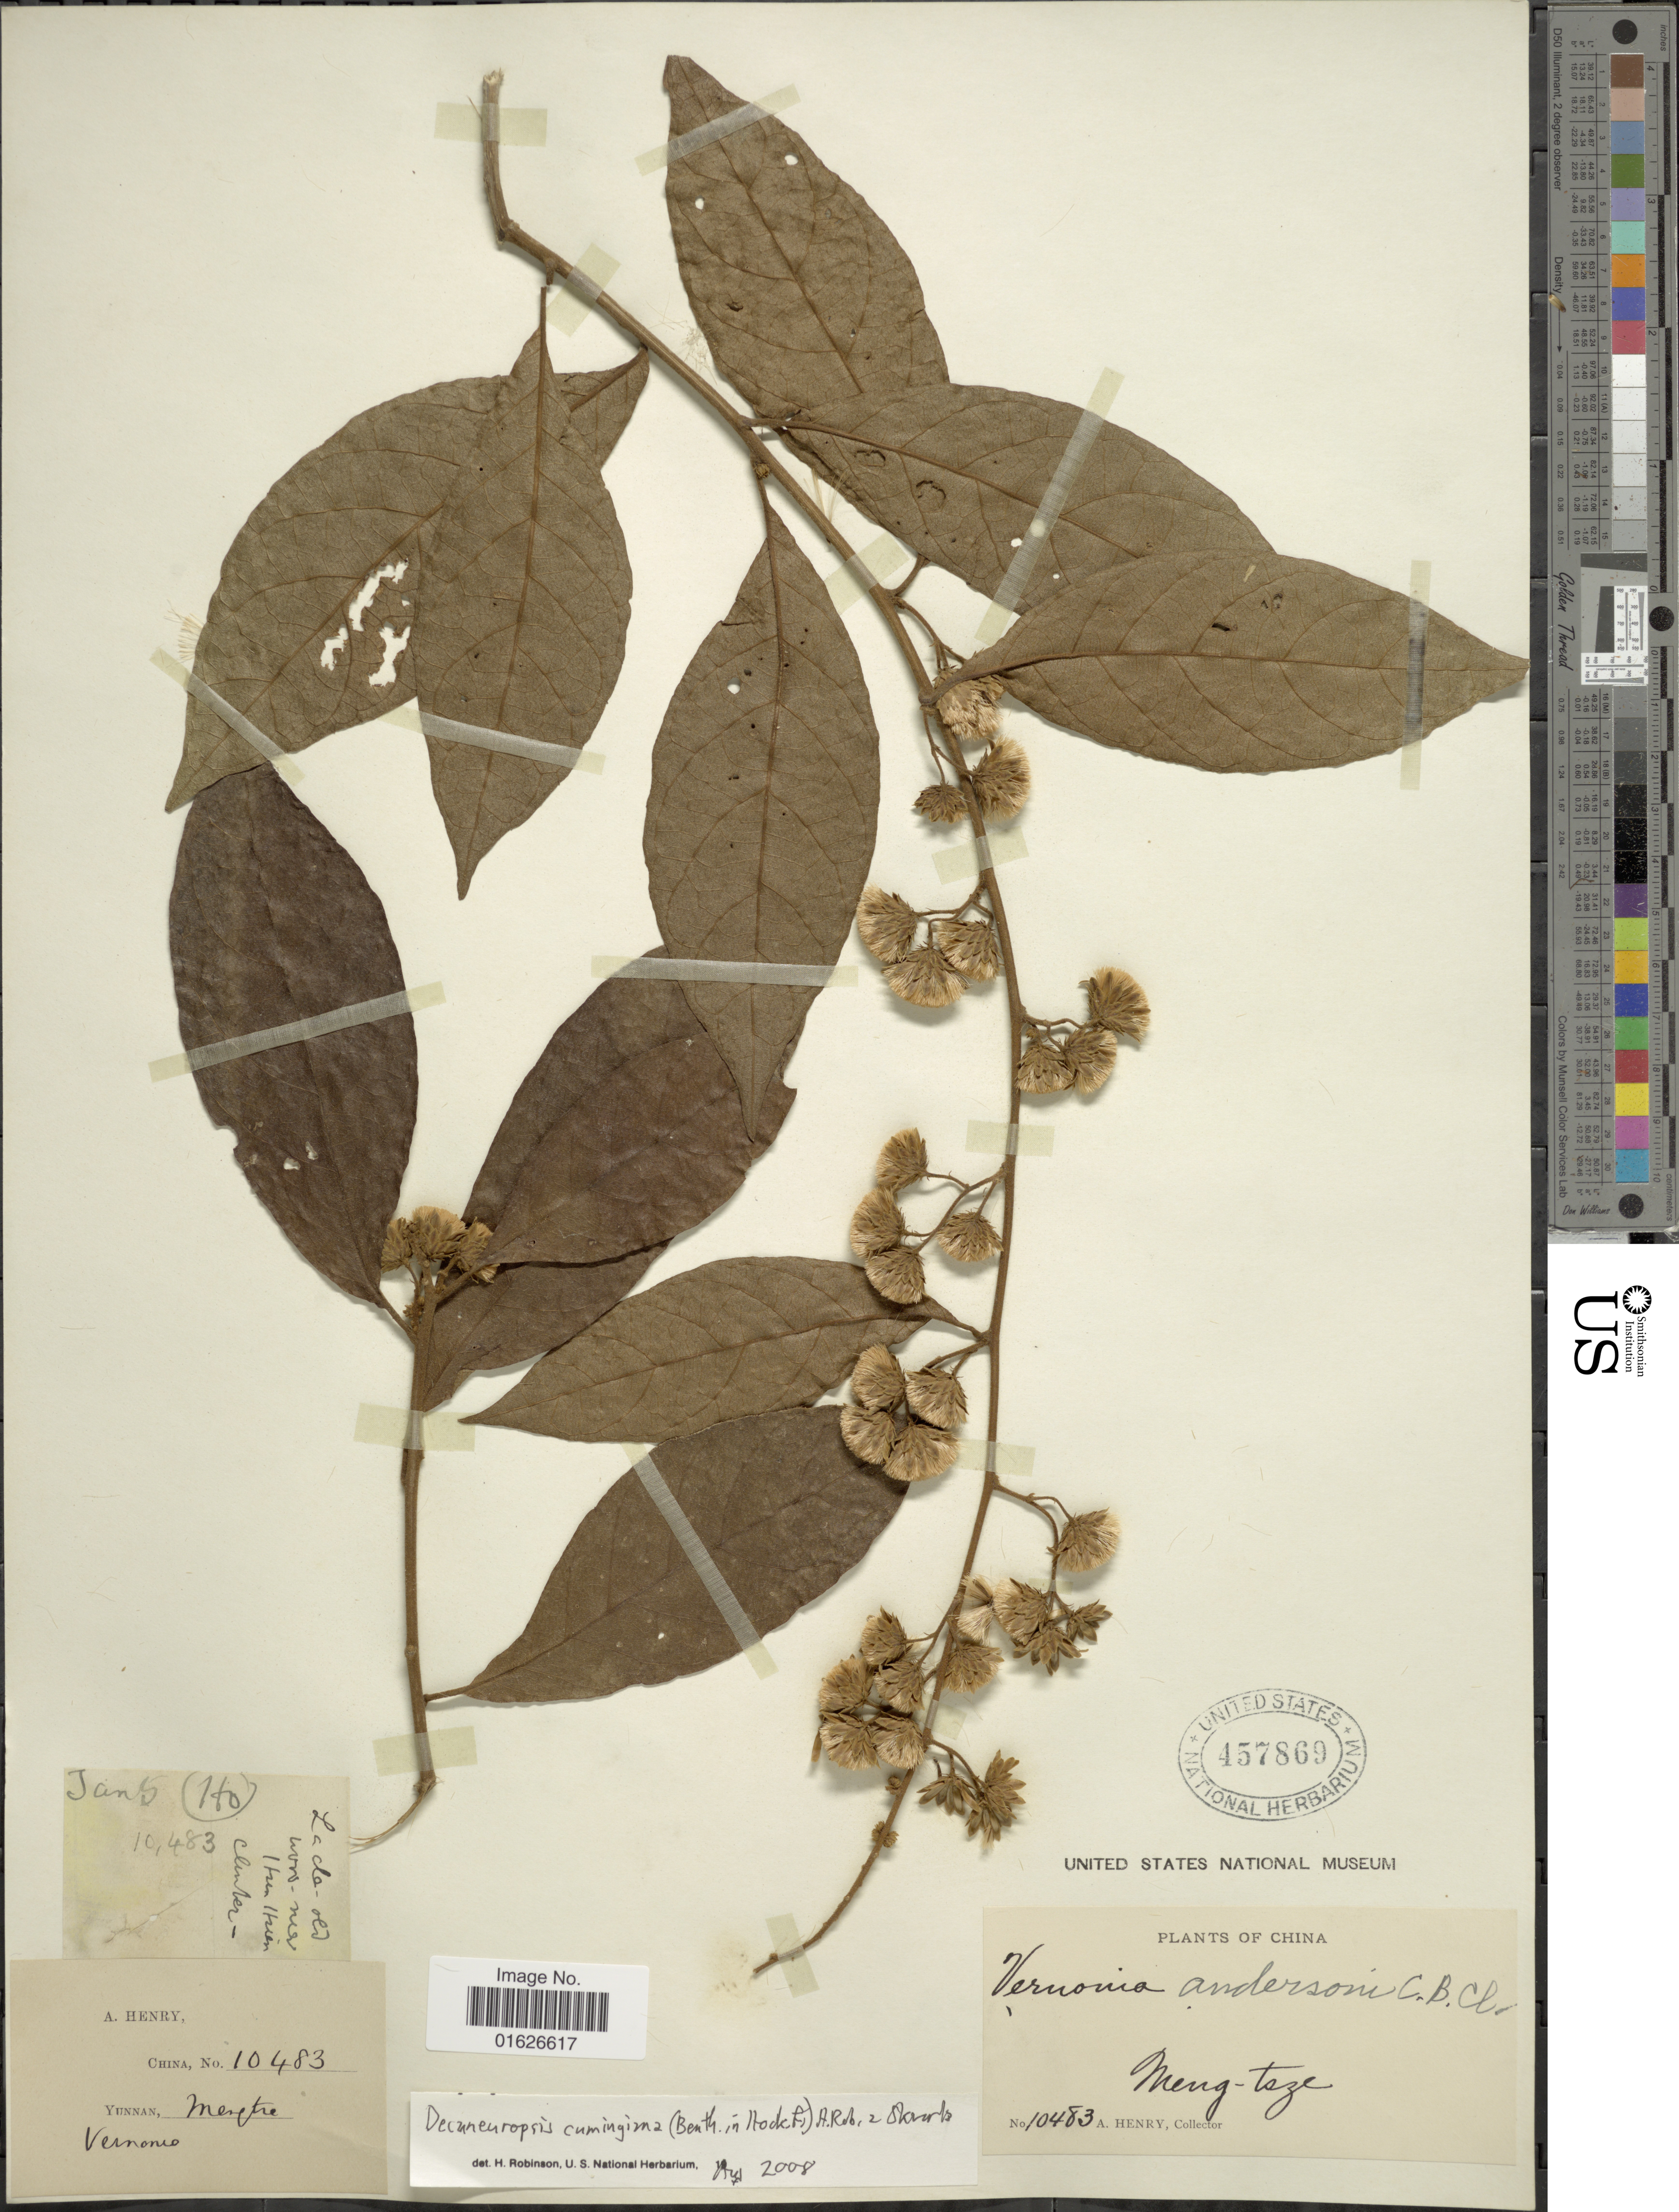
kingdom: Plantae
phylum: Tracheophyta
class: Magnoliopsida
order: Asterales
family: Asteraceae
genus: Decaneuropsis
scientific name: Decaneuropsis cumingiana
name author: (Benth.) H. Rob. & Skvarla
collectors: A. Henry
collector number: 10483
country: China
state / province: Yunnan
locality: Meng - Tsze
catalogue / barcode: US 457869